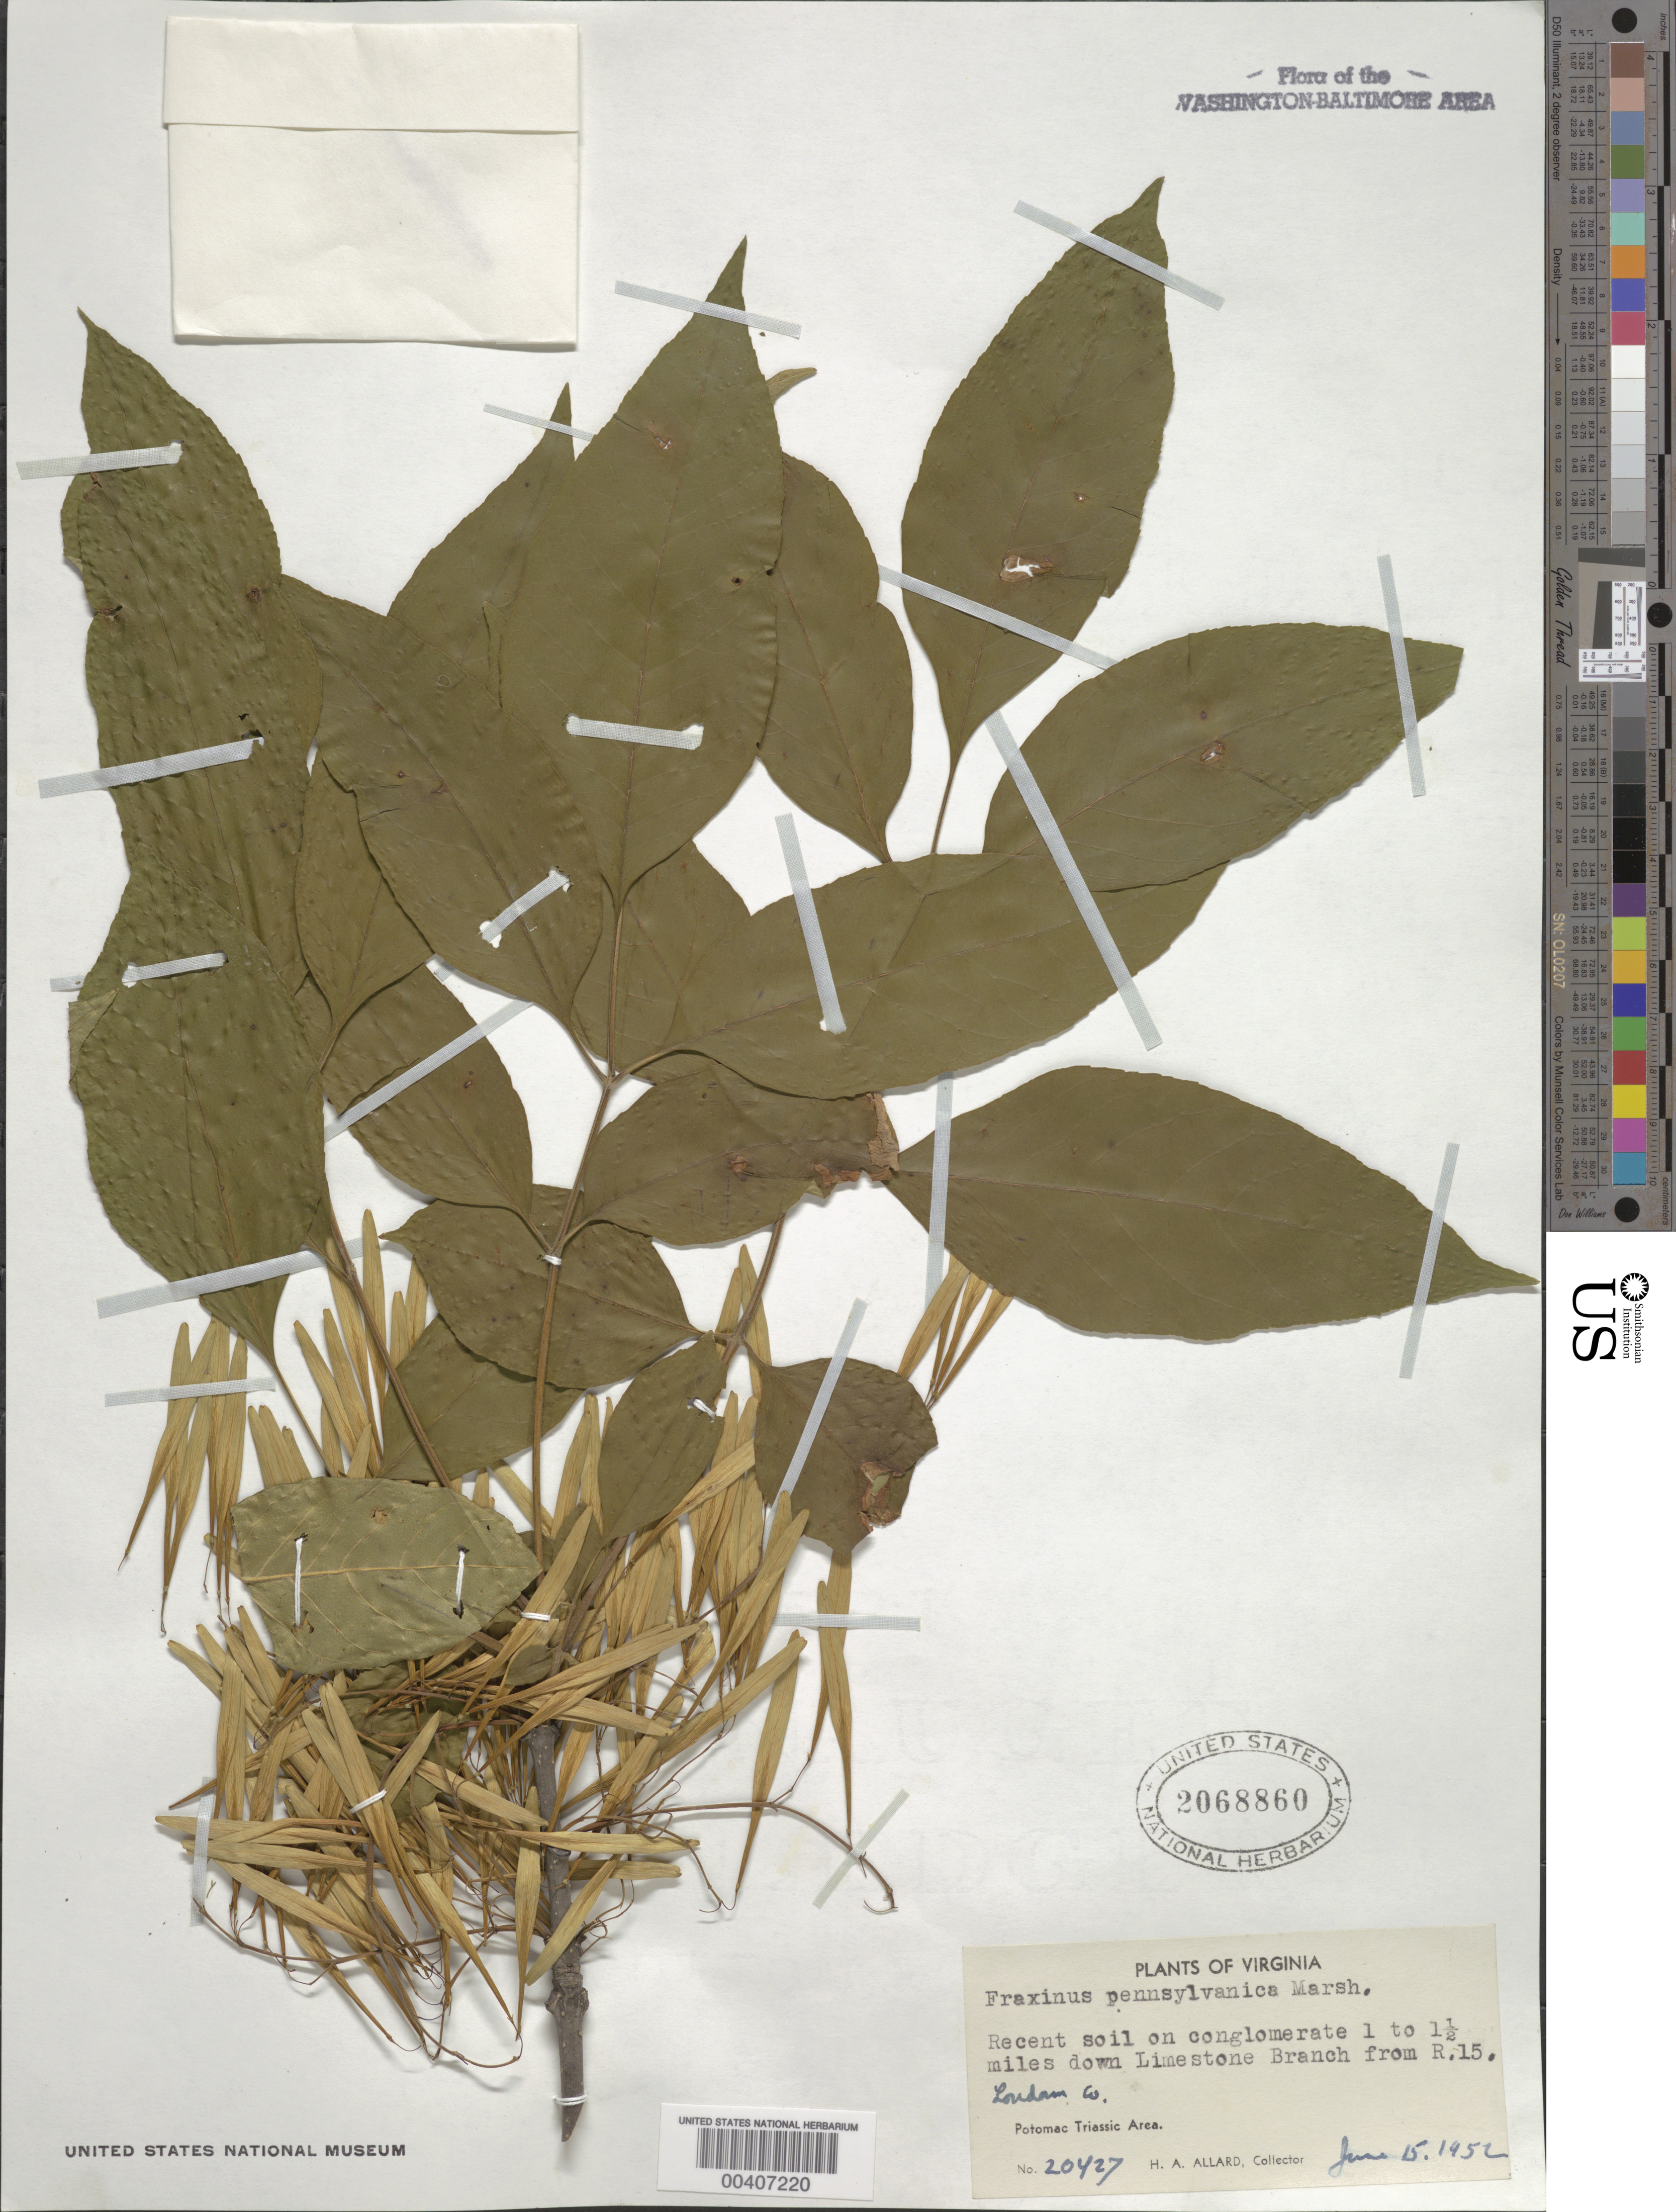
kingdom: Plantae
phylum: Tracheophyta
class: Magnoliopsida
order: Lamiales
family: Oleaceae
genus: Fraxinus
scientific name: Fraxinus pennsylvanica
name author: Marshall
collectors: H. A. Allard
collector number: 20427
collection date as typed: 15 Jun 1952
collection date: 1952-06-15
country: United States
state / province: Virginia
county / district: Loudoun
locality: Limestone Branch near Route 15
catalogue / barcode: US 2068860